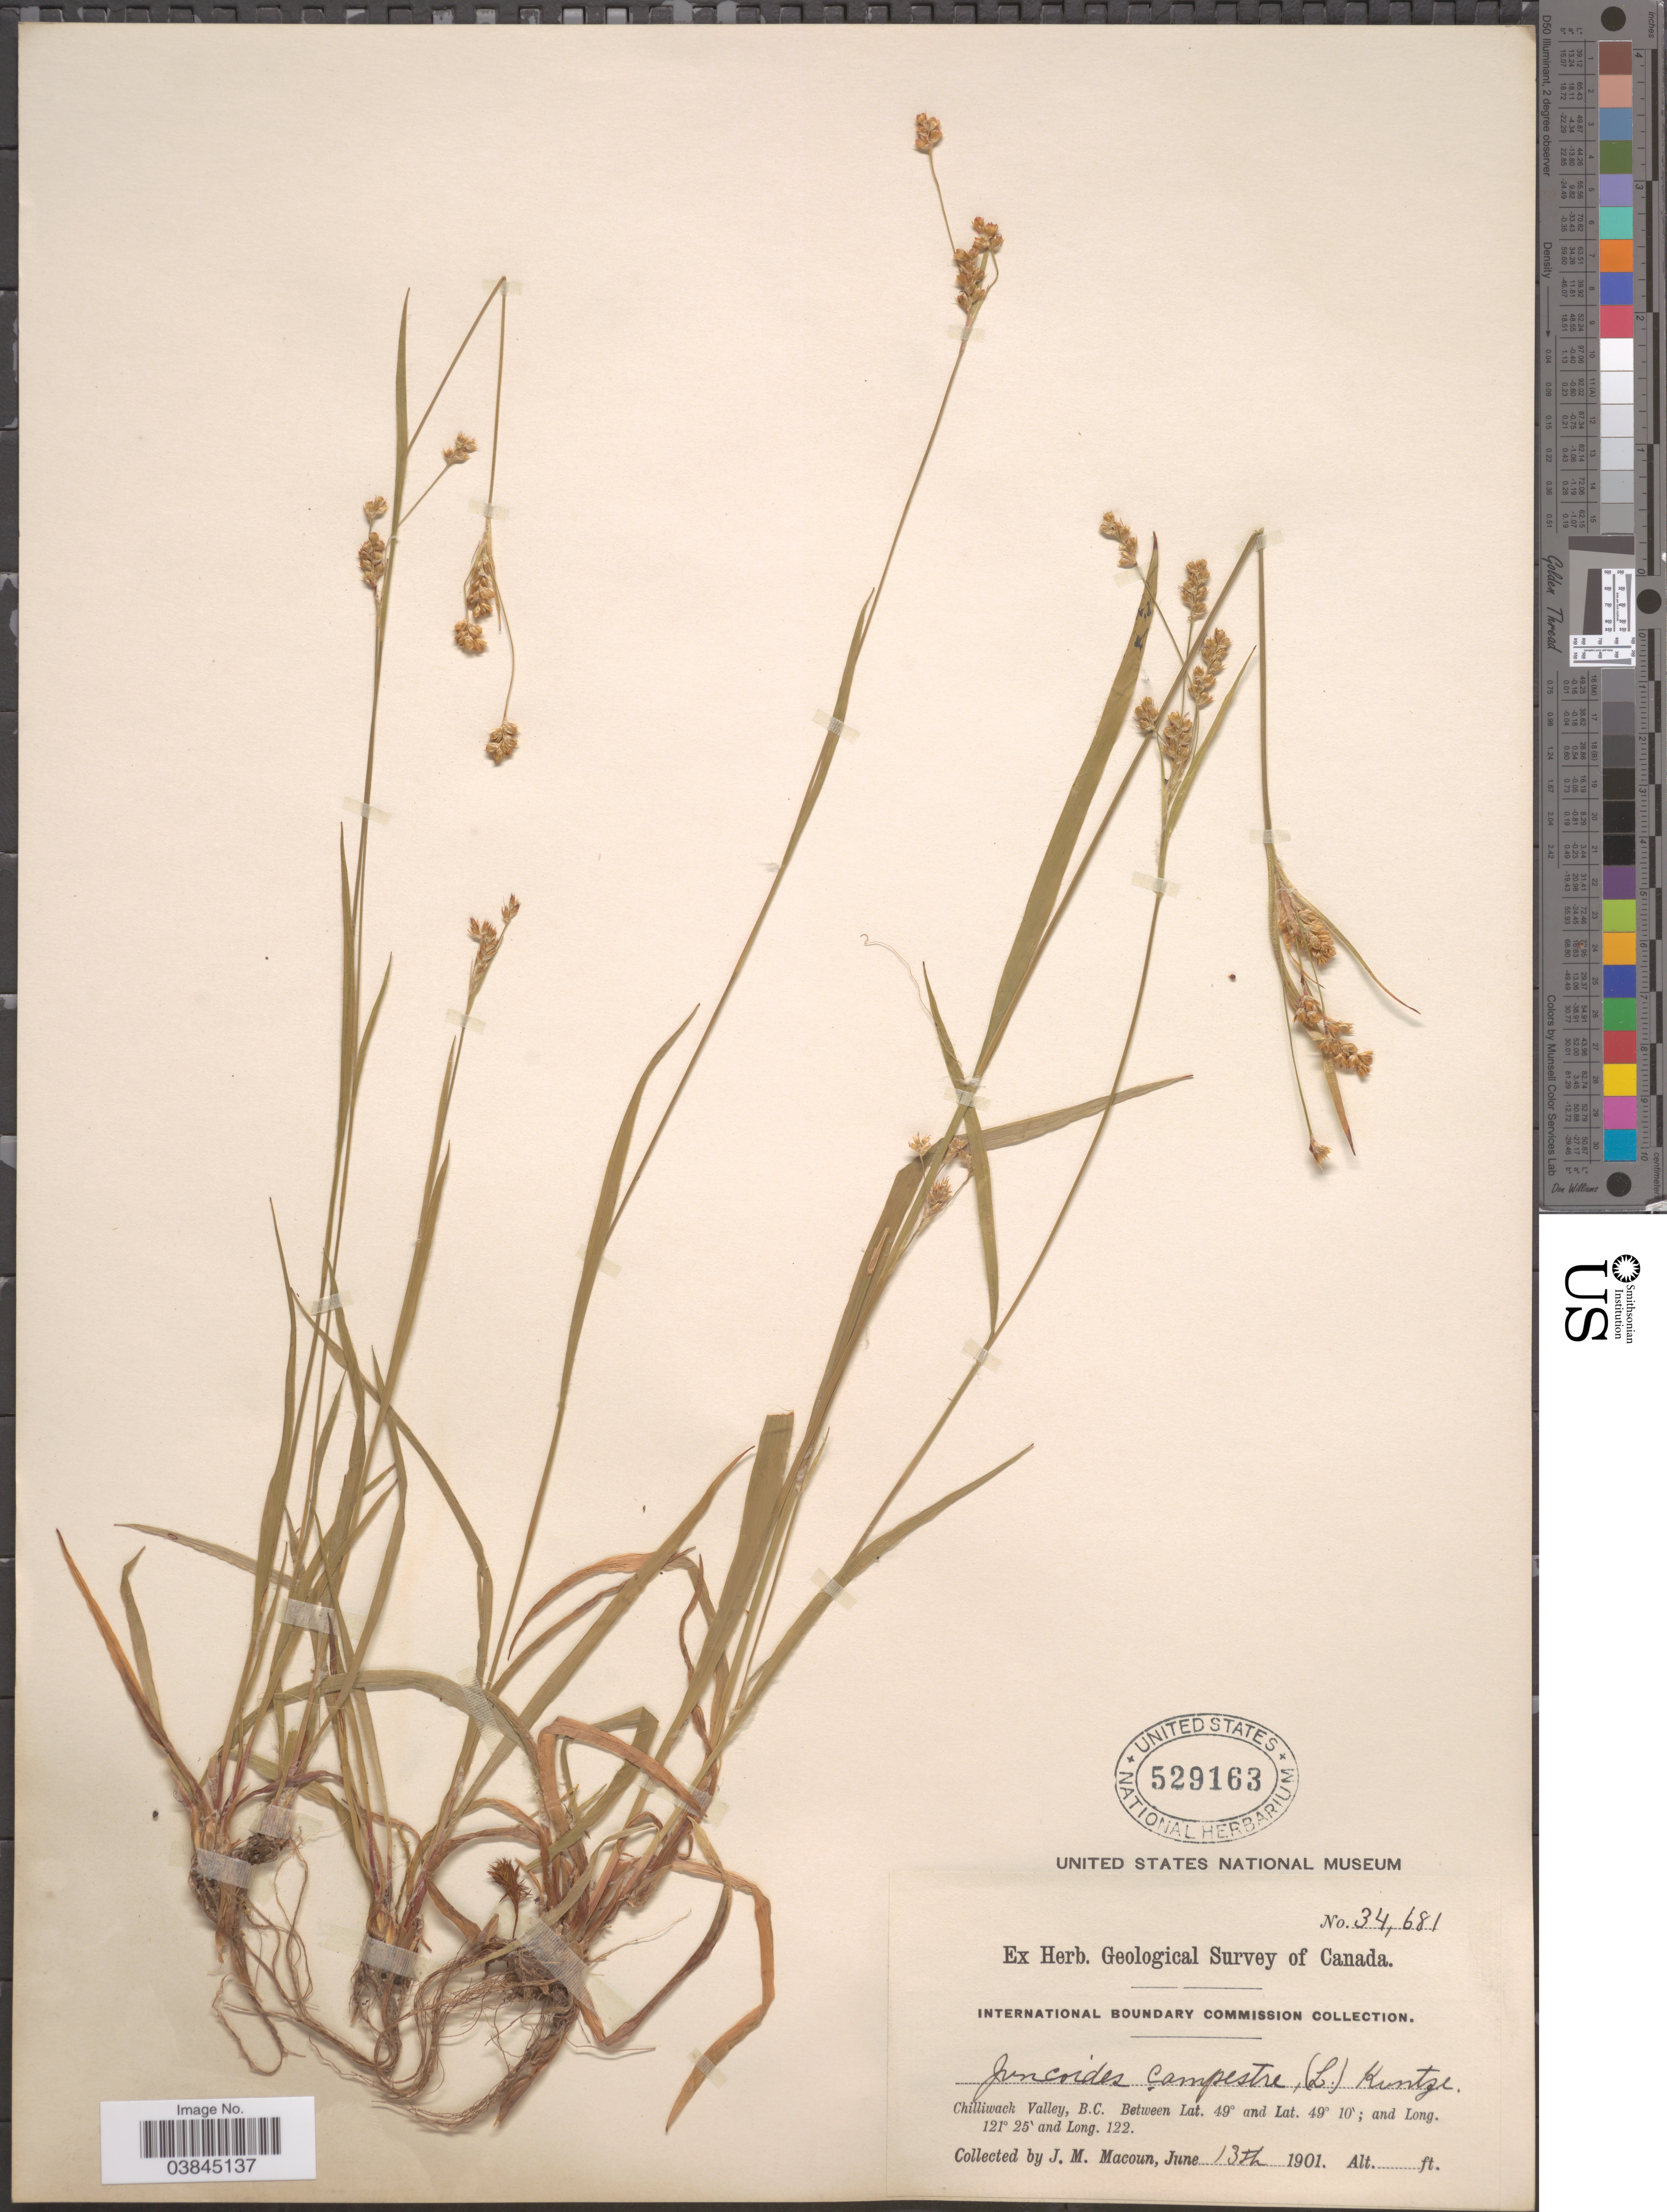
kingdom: Plantae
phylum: Tracheophyta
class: Liliopsida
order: Poales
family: Juncaceae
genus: Luzula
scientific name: Luzula campestris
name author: (L.) DC.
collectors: J. M. Macoun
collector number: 34681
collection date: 1901-06-13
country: Canada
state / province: British Columbia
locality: Chilliwack Valley.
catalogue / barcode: US 529163